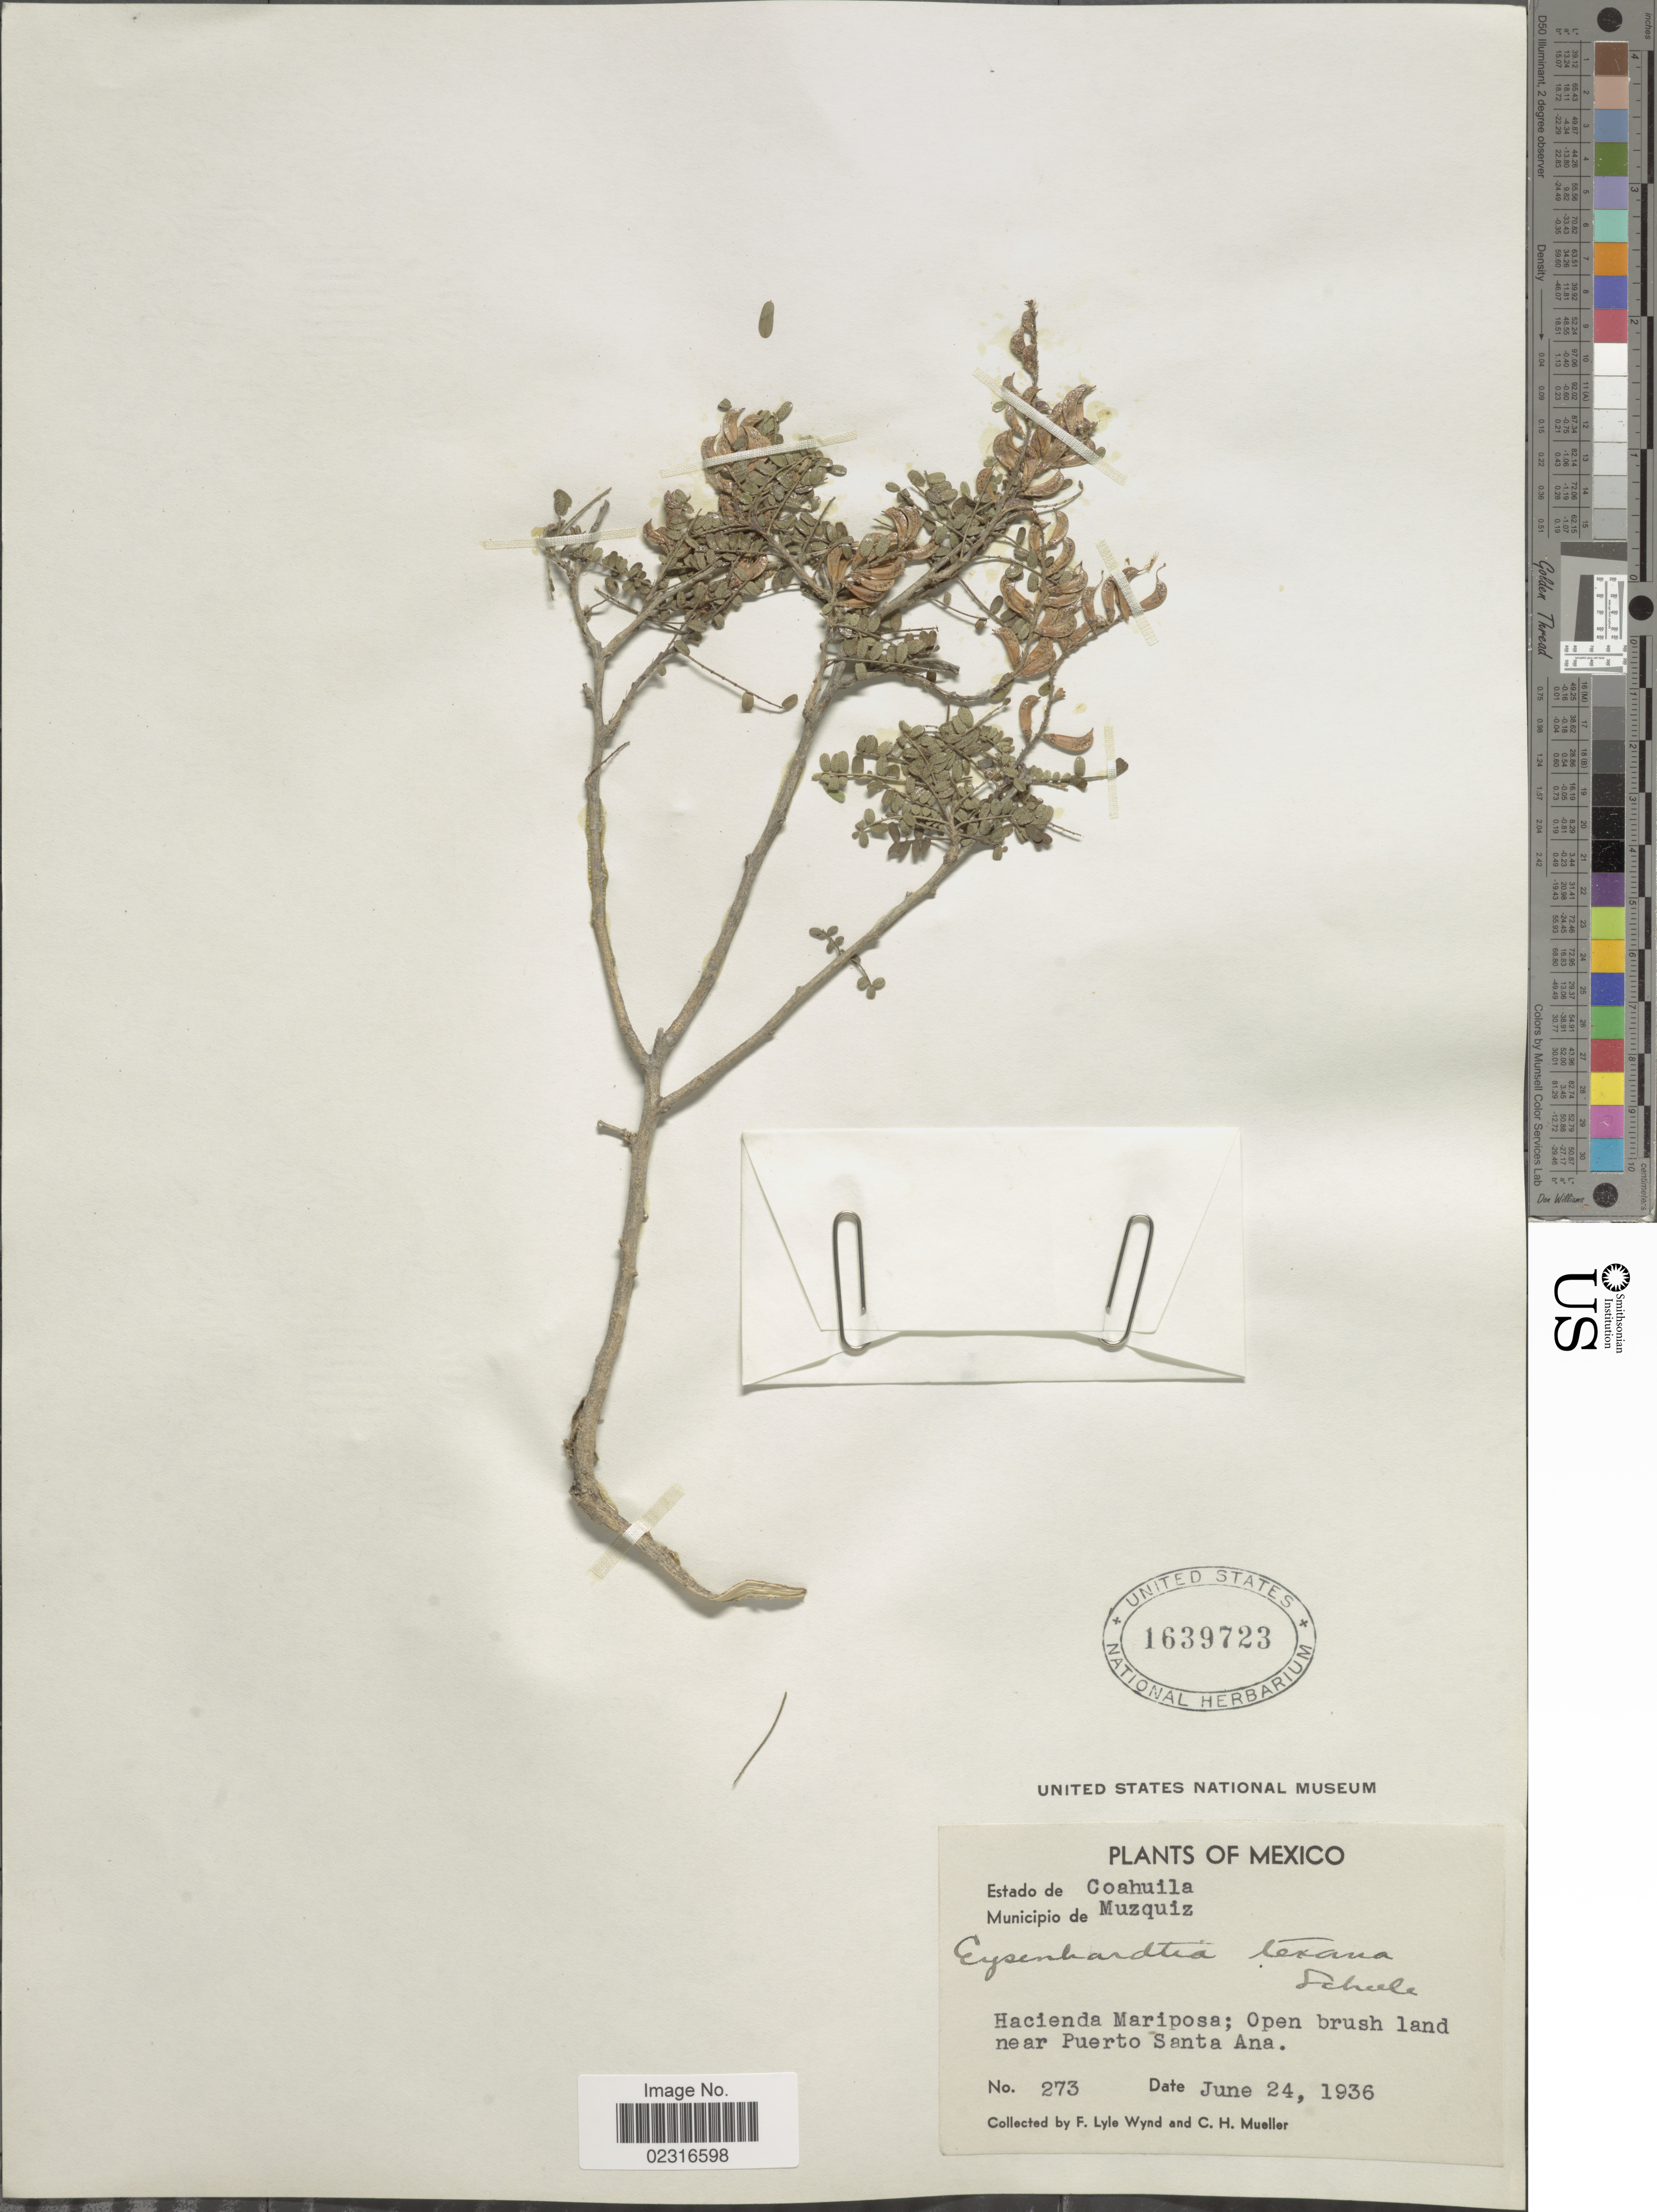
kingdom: Plantae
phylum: Tracheophyta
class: Magnoliopsida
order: Fabales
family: Fabaceae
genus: Eysenhardtia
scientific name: Eysenhardtia texana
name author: Scheele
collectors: F. L. Wynd & C. H. Mueller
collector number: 273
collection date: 1936-06-24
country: Mexico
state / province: Coahuila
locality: Municipio de Muzquiz. Hacienda Mariposa. near Puerto Santa Ana.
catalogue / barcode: US 1639723